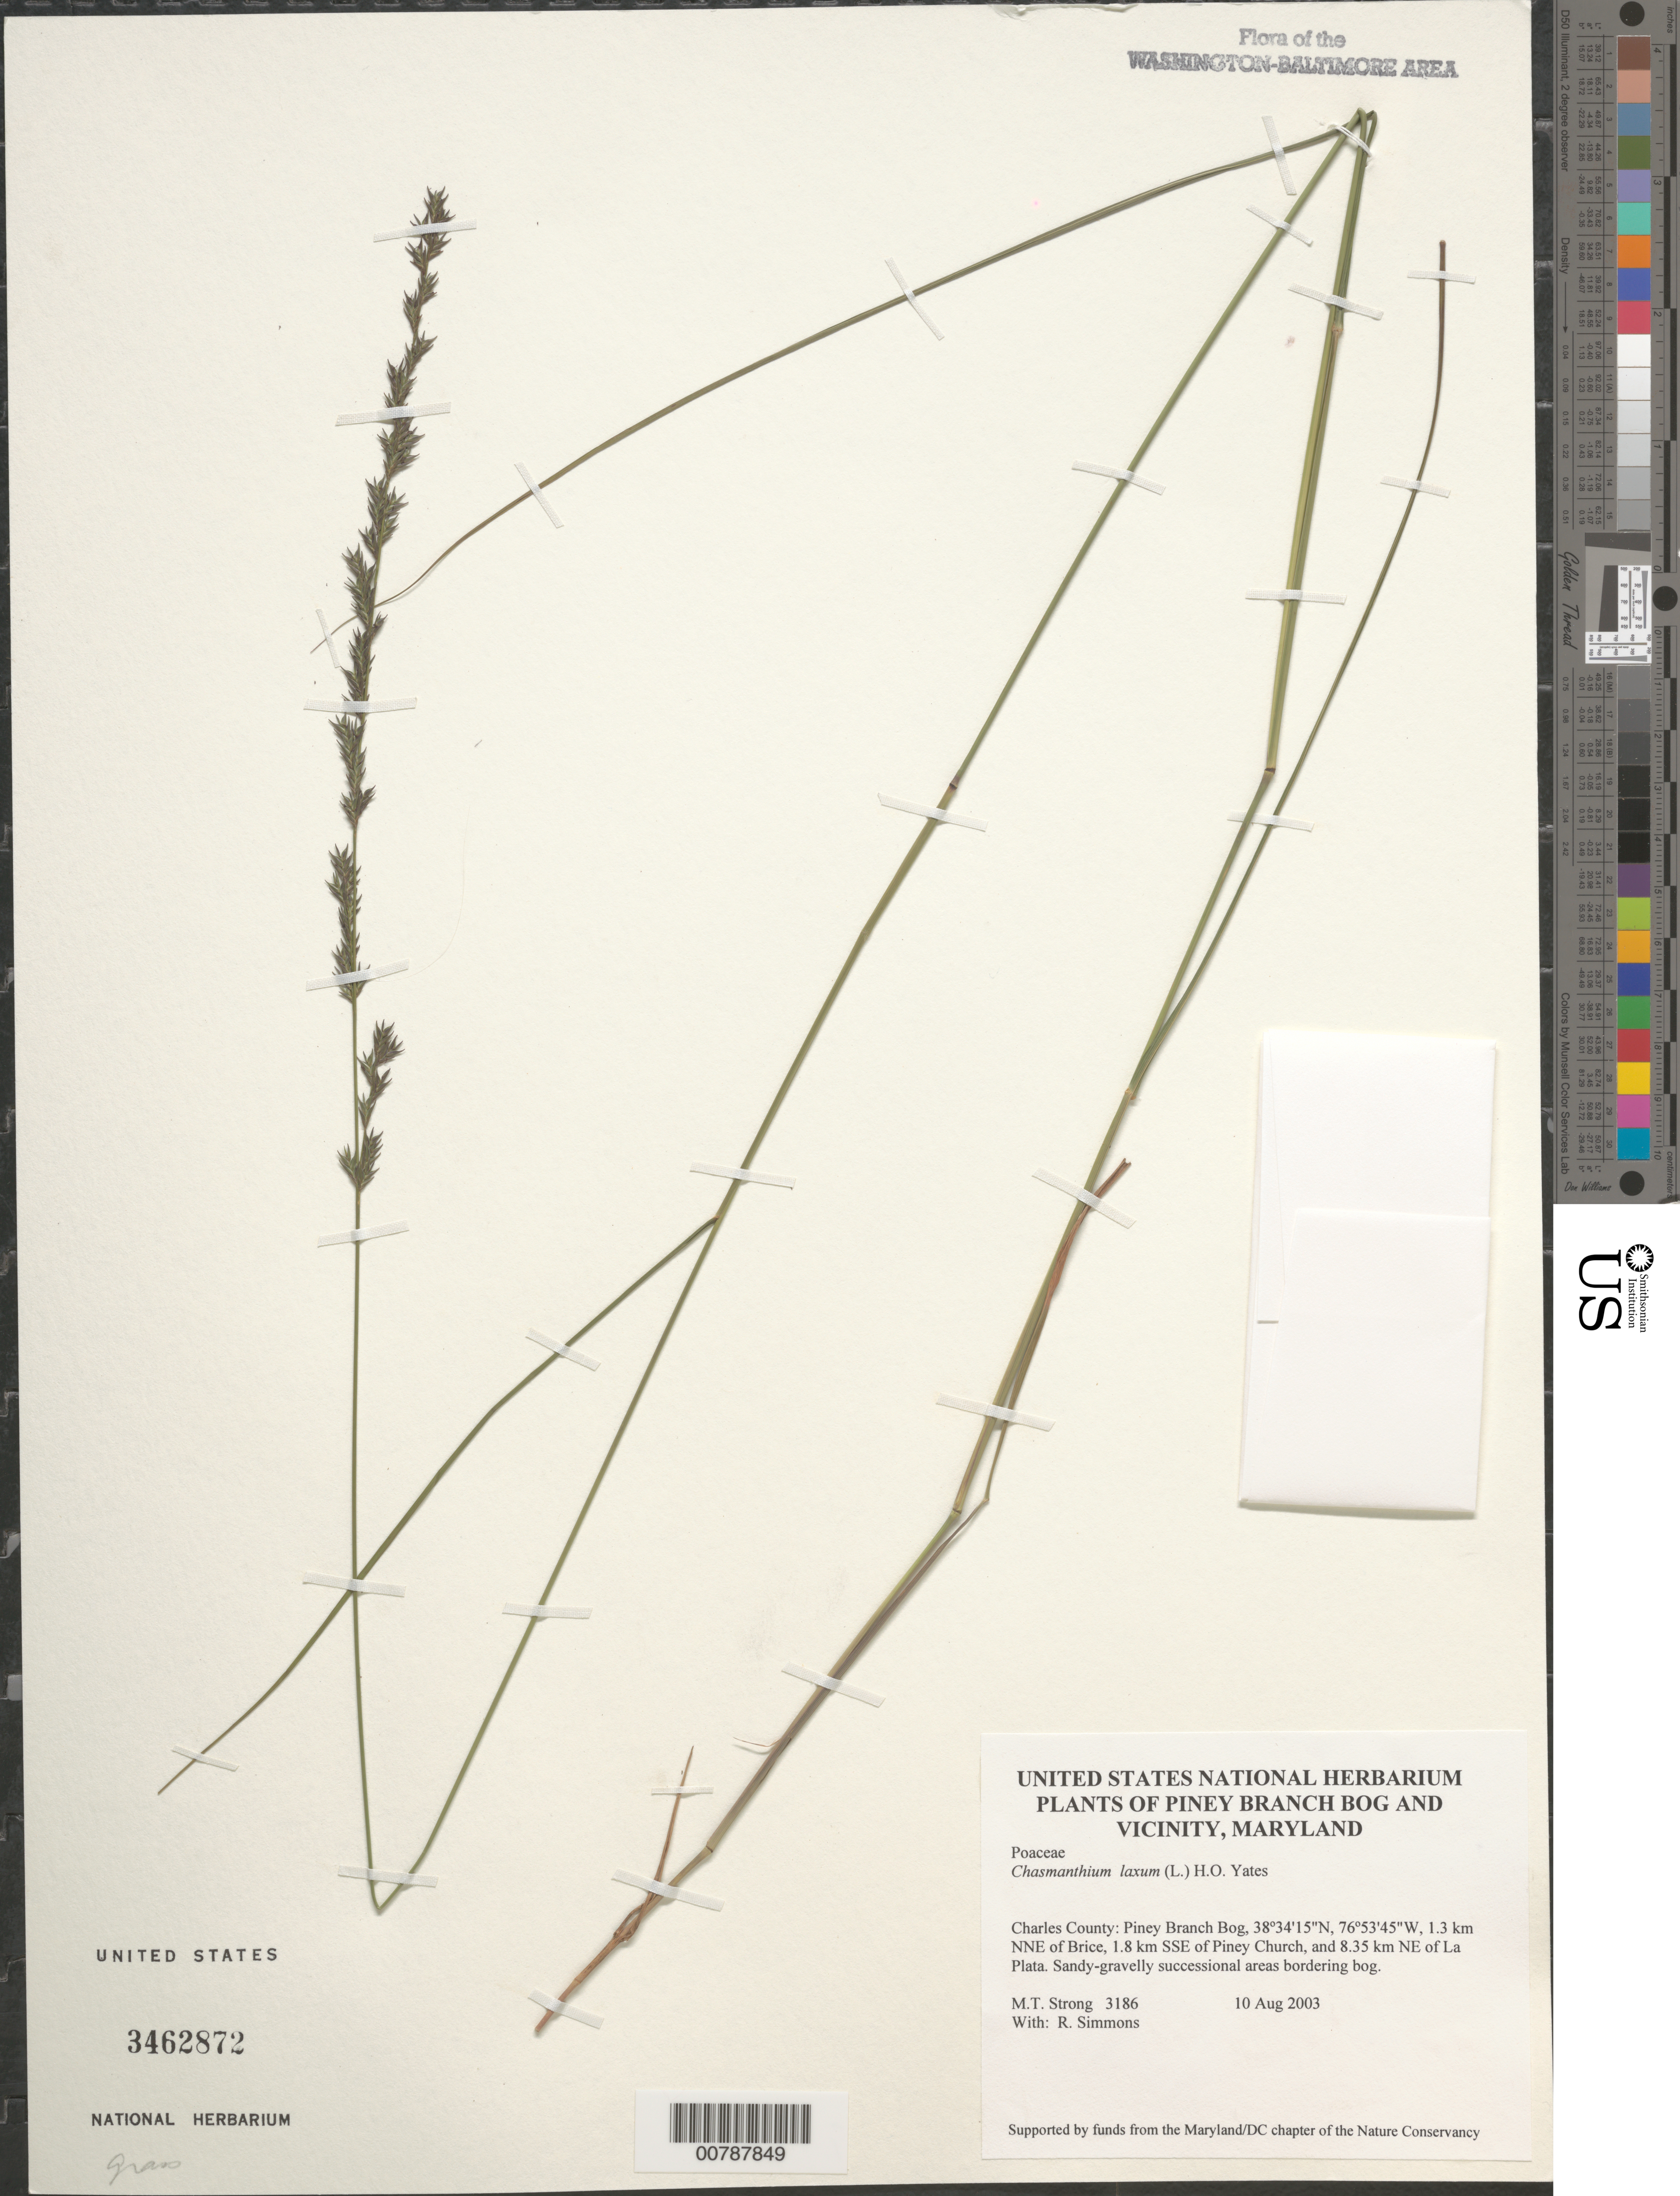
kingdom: Plantae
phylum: Tracheophyta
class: Liliopsida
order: Poales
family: Poaceae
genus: Chasmanthium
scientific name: Chasmanthium laxum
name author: (L.) H.O. Yates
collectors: M. T. Strong & R. H. Simmons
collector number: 3186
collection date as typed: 10 Aug 2003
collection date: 2003-08-10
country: United States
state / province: Maryland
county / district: Charles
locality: Piney Branch Bog, 1.3 km NNE of Brice, 1.8 km SSE of Piney Church, and 8.35 km NE of La Plata.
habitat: Sandy-gravelly successional areas bordering bog.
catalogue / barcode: US 3462872